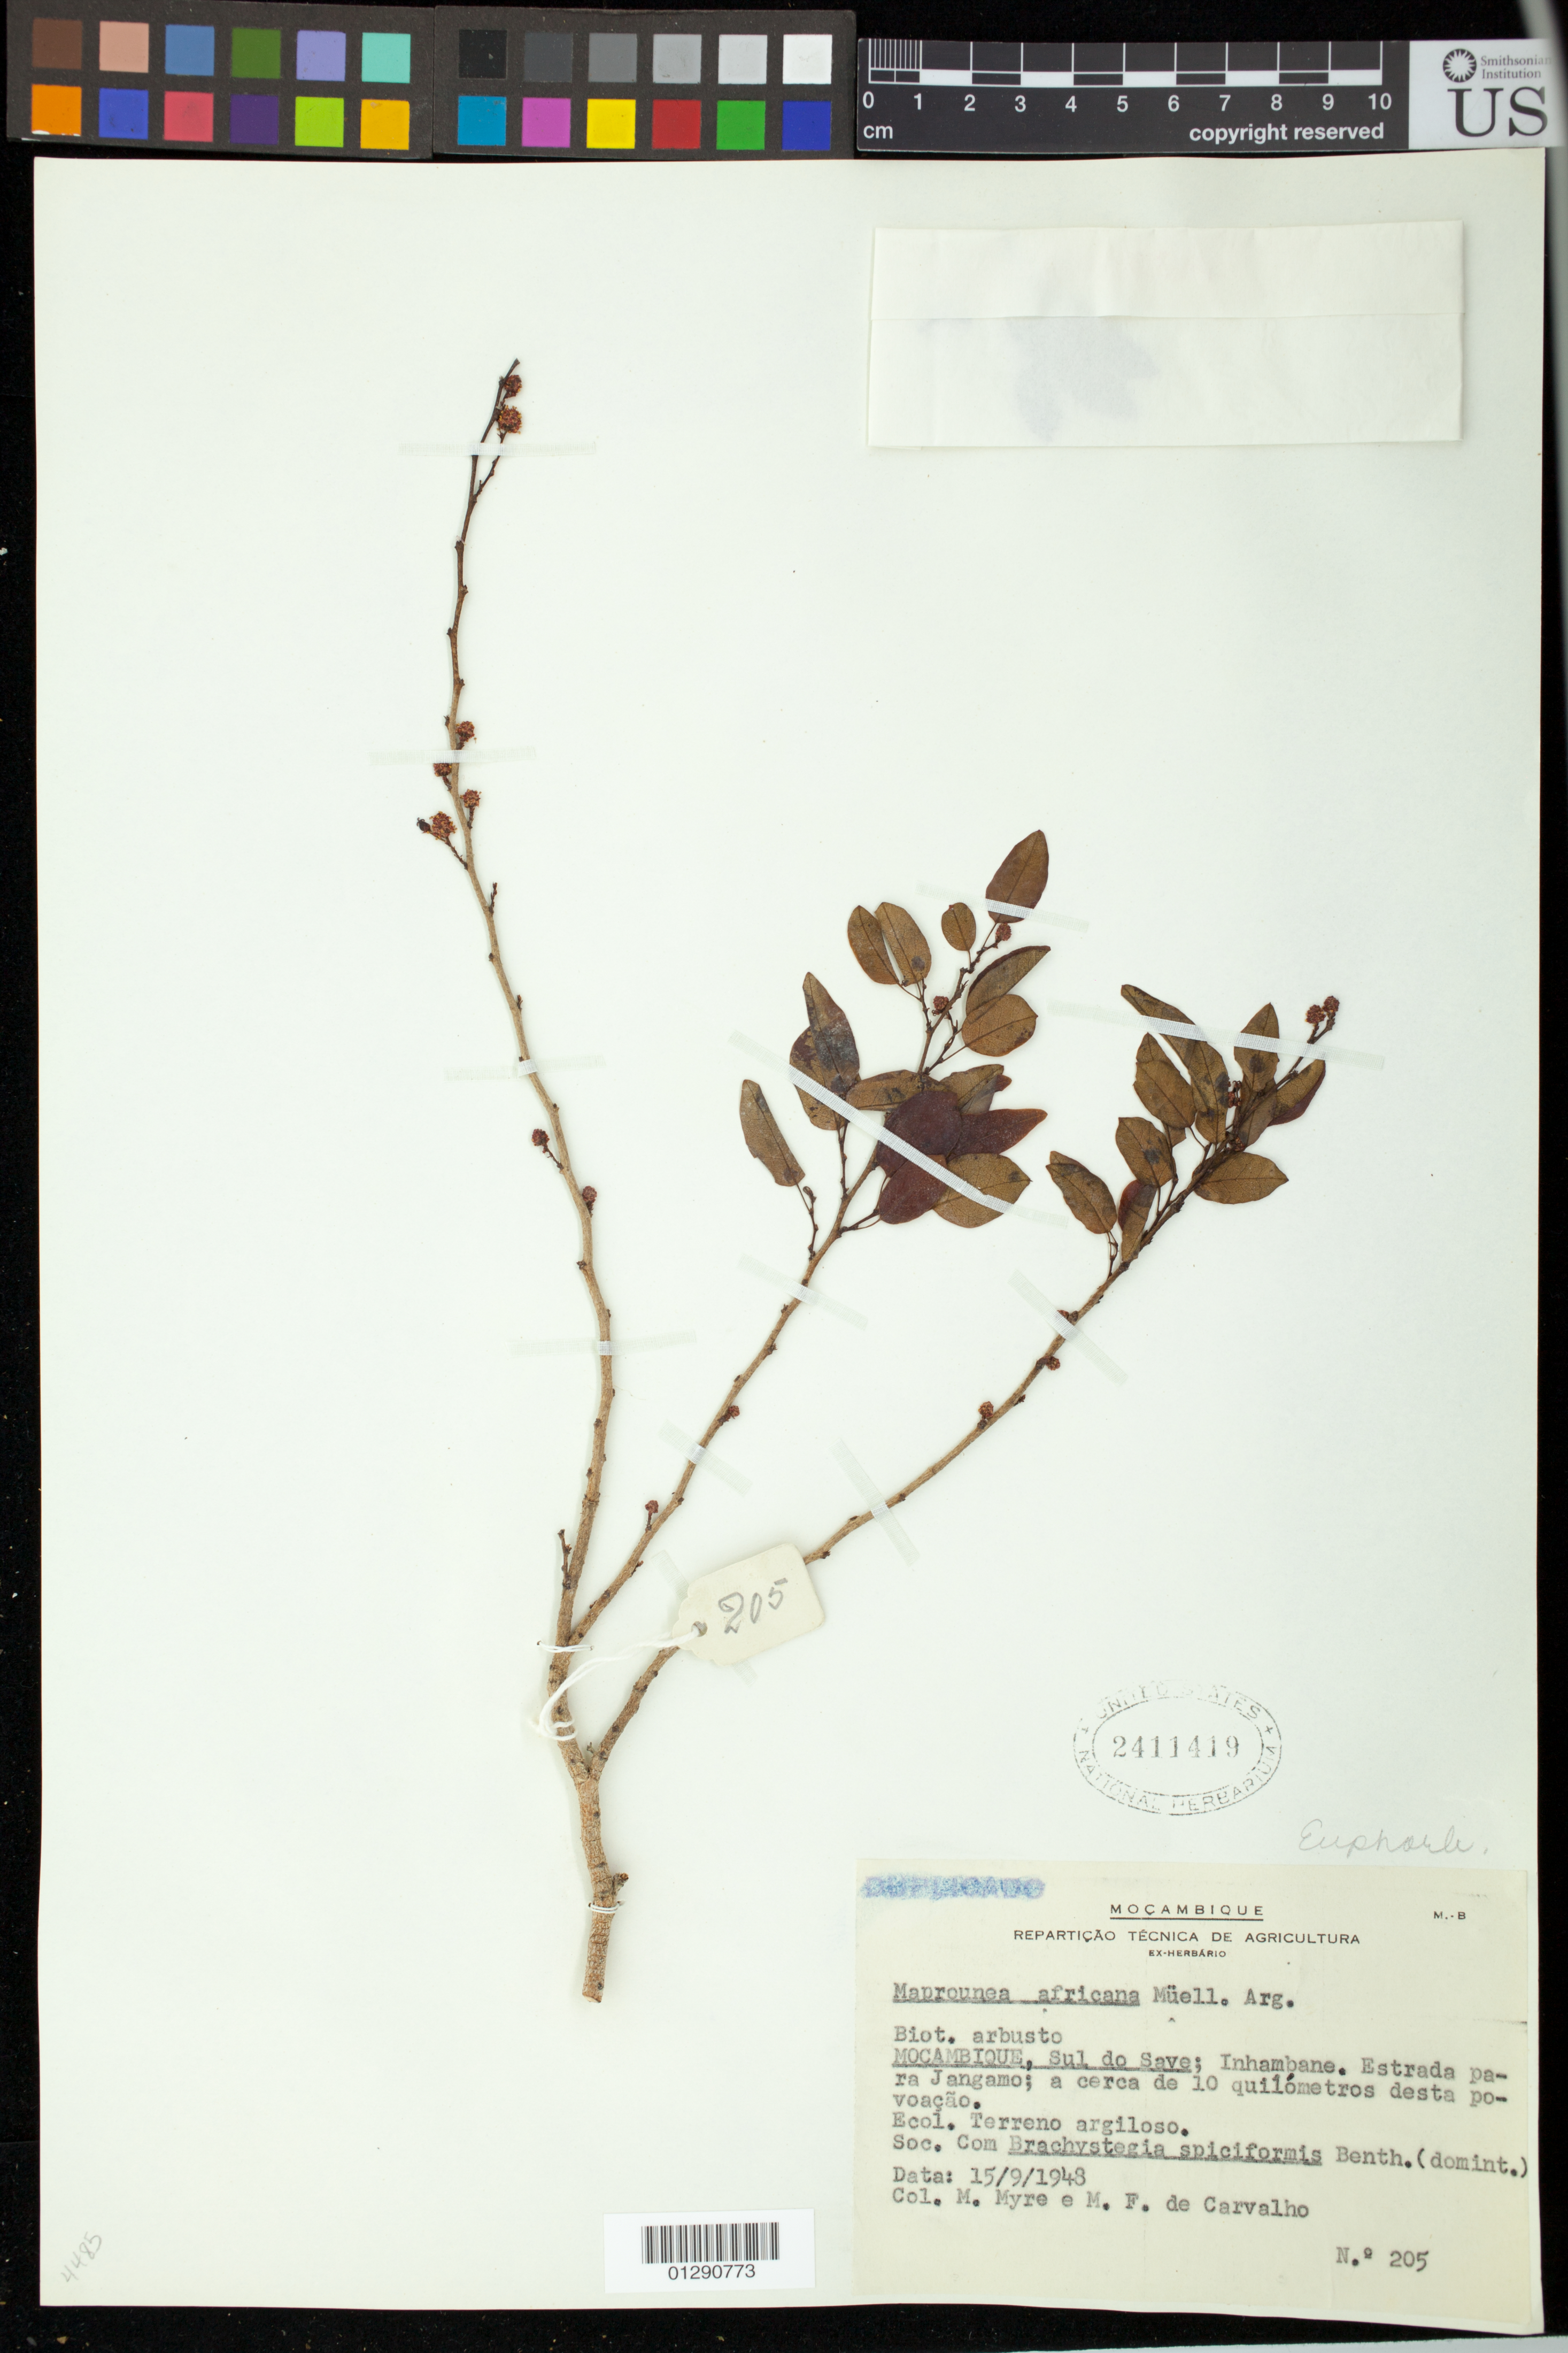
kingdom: Plantae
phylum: Tracheophyta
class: Magnoliopsida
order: Malpighiales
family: Euphorbiaceae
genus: Maprounea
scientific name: Maprounea africana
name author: Müll. Arg.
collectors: Myre, M. & M. F. Carvalho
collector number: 205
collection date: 1948-09-15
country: Mozambique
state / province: Inhambane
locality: Sul do Save; Inhambane. Estrada para Jangamo; a cerca de 10 quilometros desta povoacao.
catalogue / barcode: US 2411419